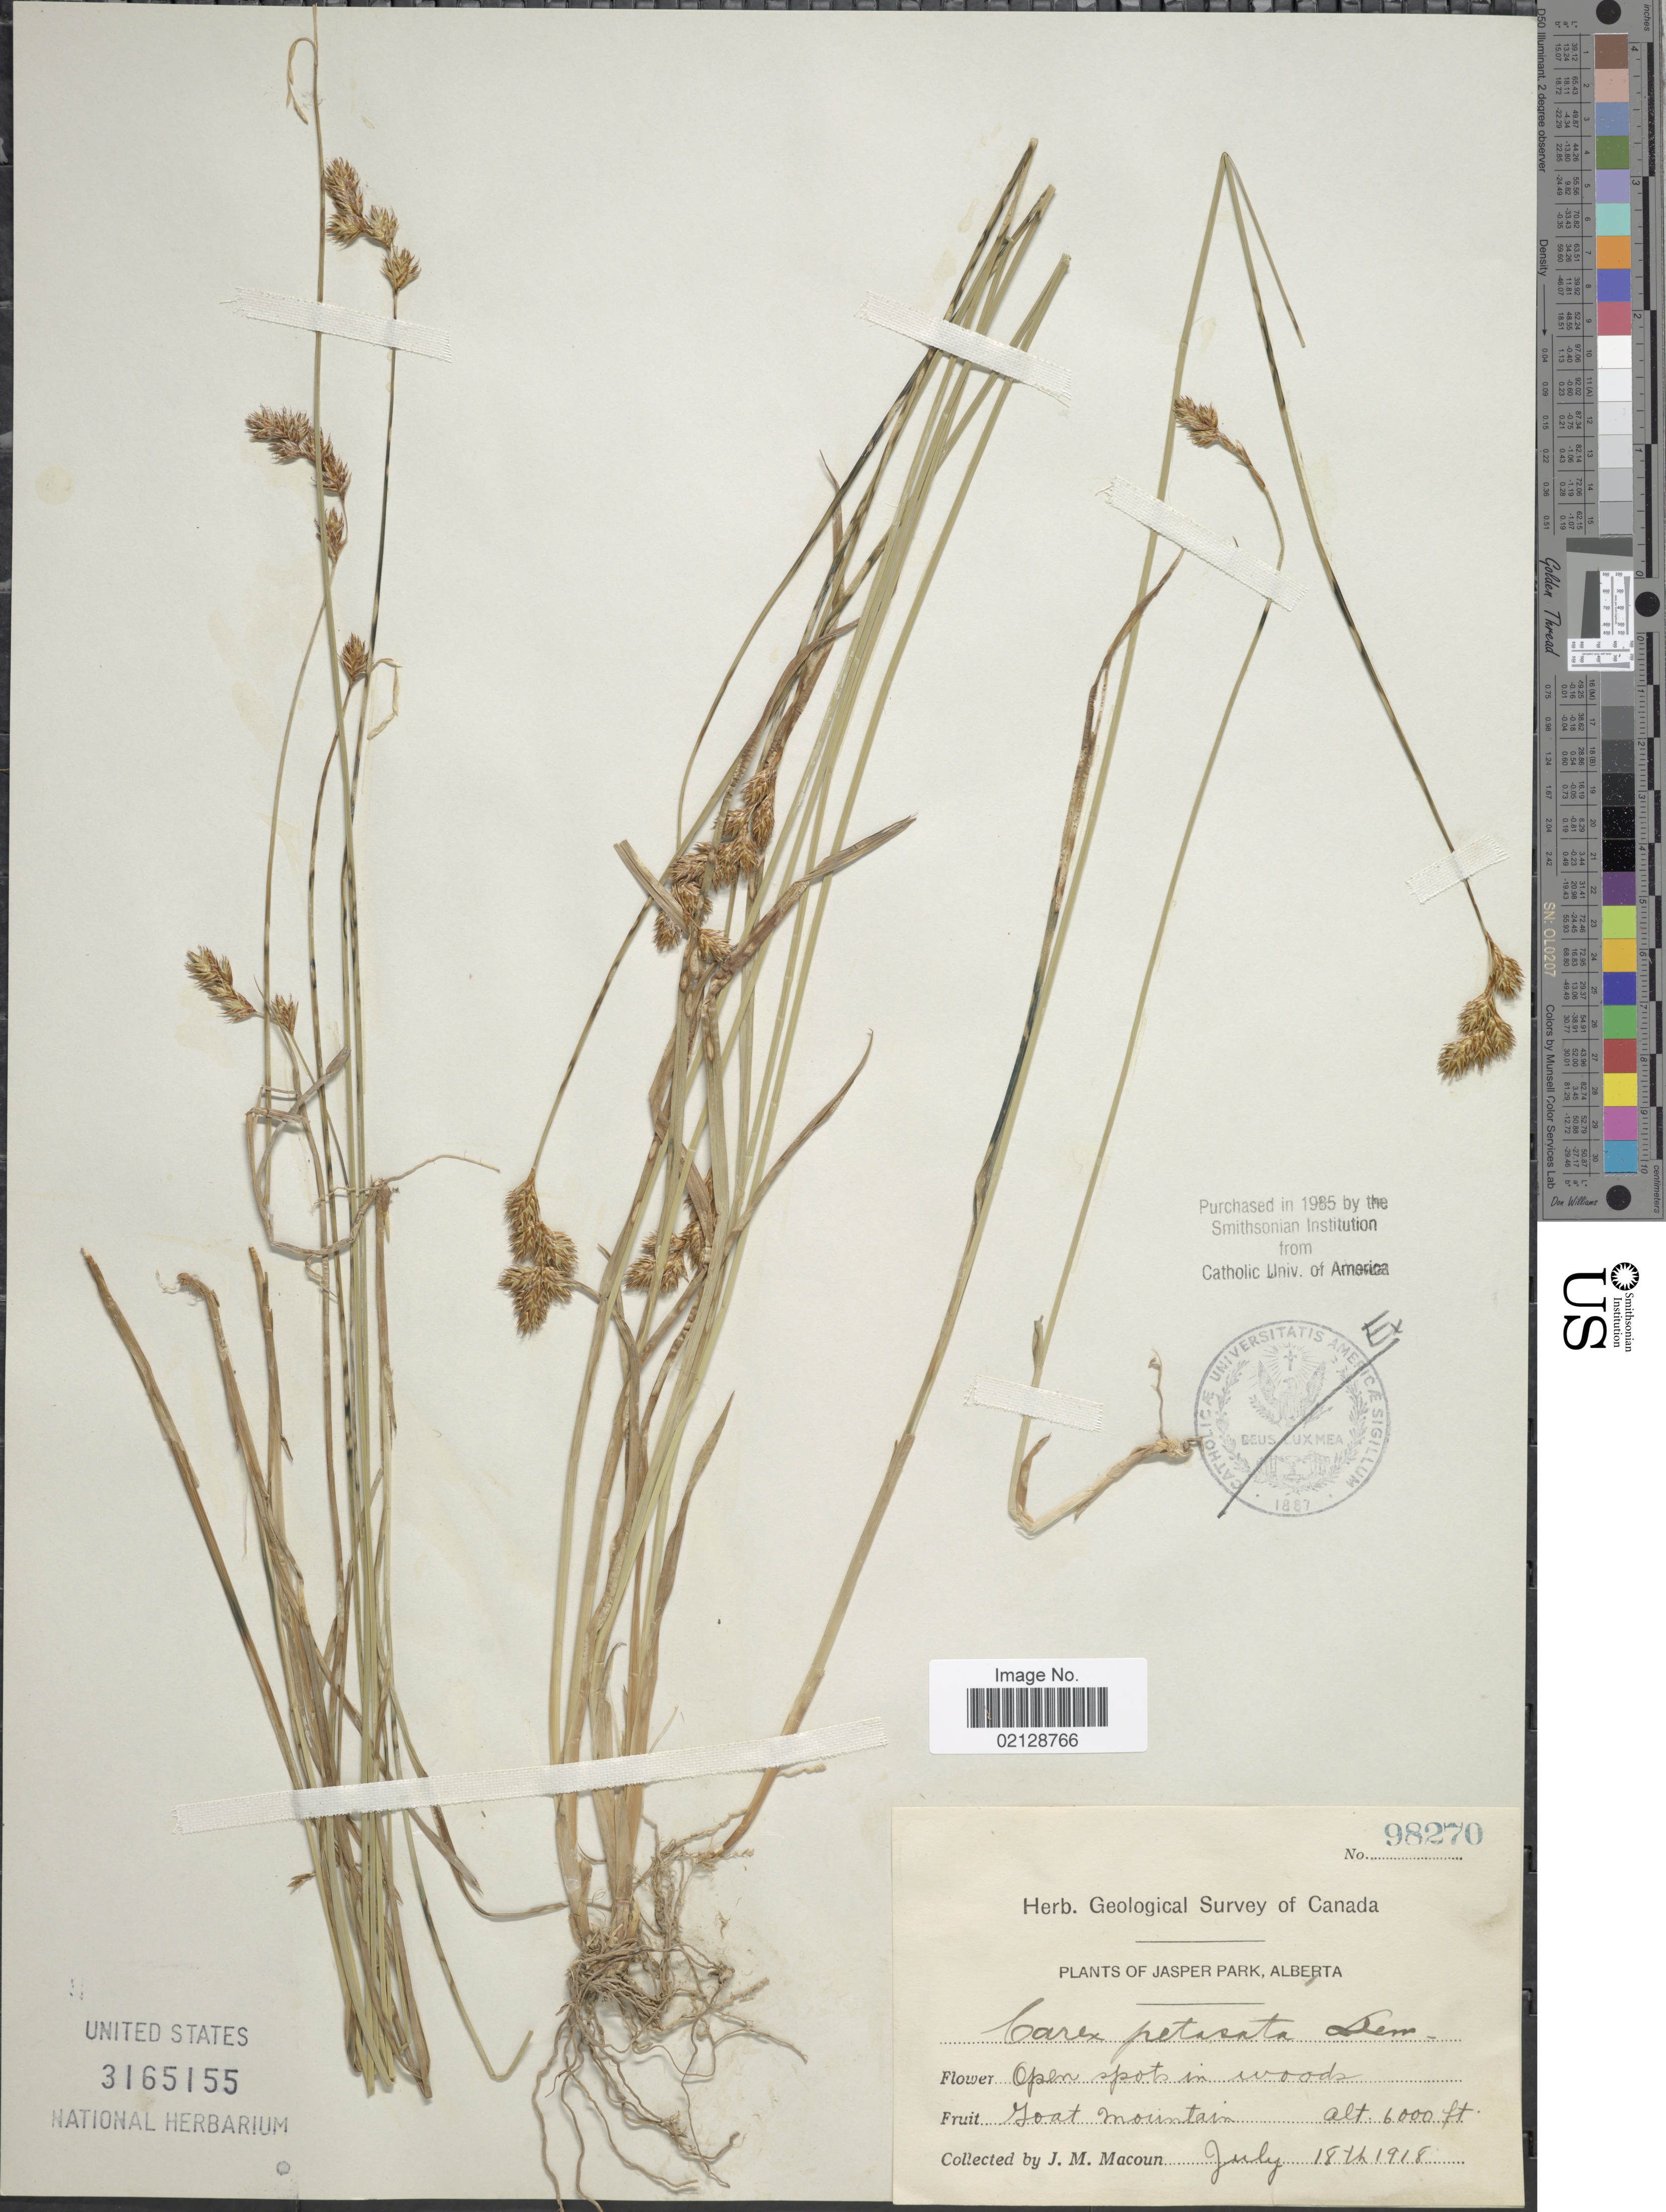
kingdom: Plantae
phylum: Tracheophyta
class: Liliopsida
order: Poales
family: Cyperaceae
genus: Carex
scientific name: Carex petasata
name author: Dewey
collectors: J. M. Macoun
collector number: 98270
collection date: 1918-07-18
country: Canada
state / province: Alberta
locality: Jasper Park, Alberta, Goat Mountain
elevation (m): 1829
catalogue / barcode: US 3165155